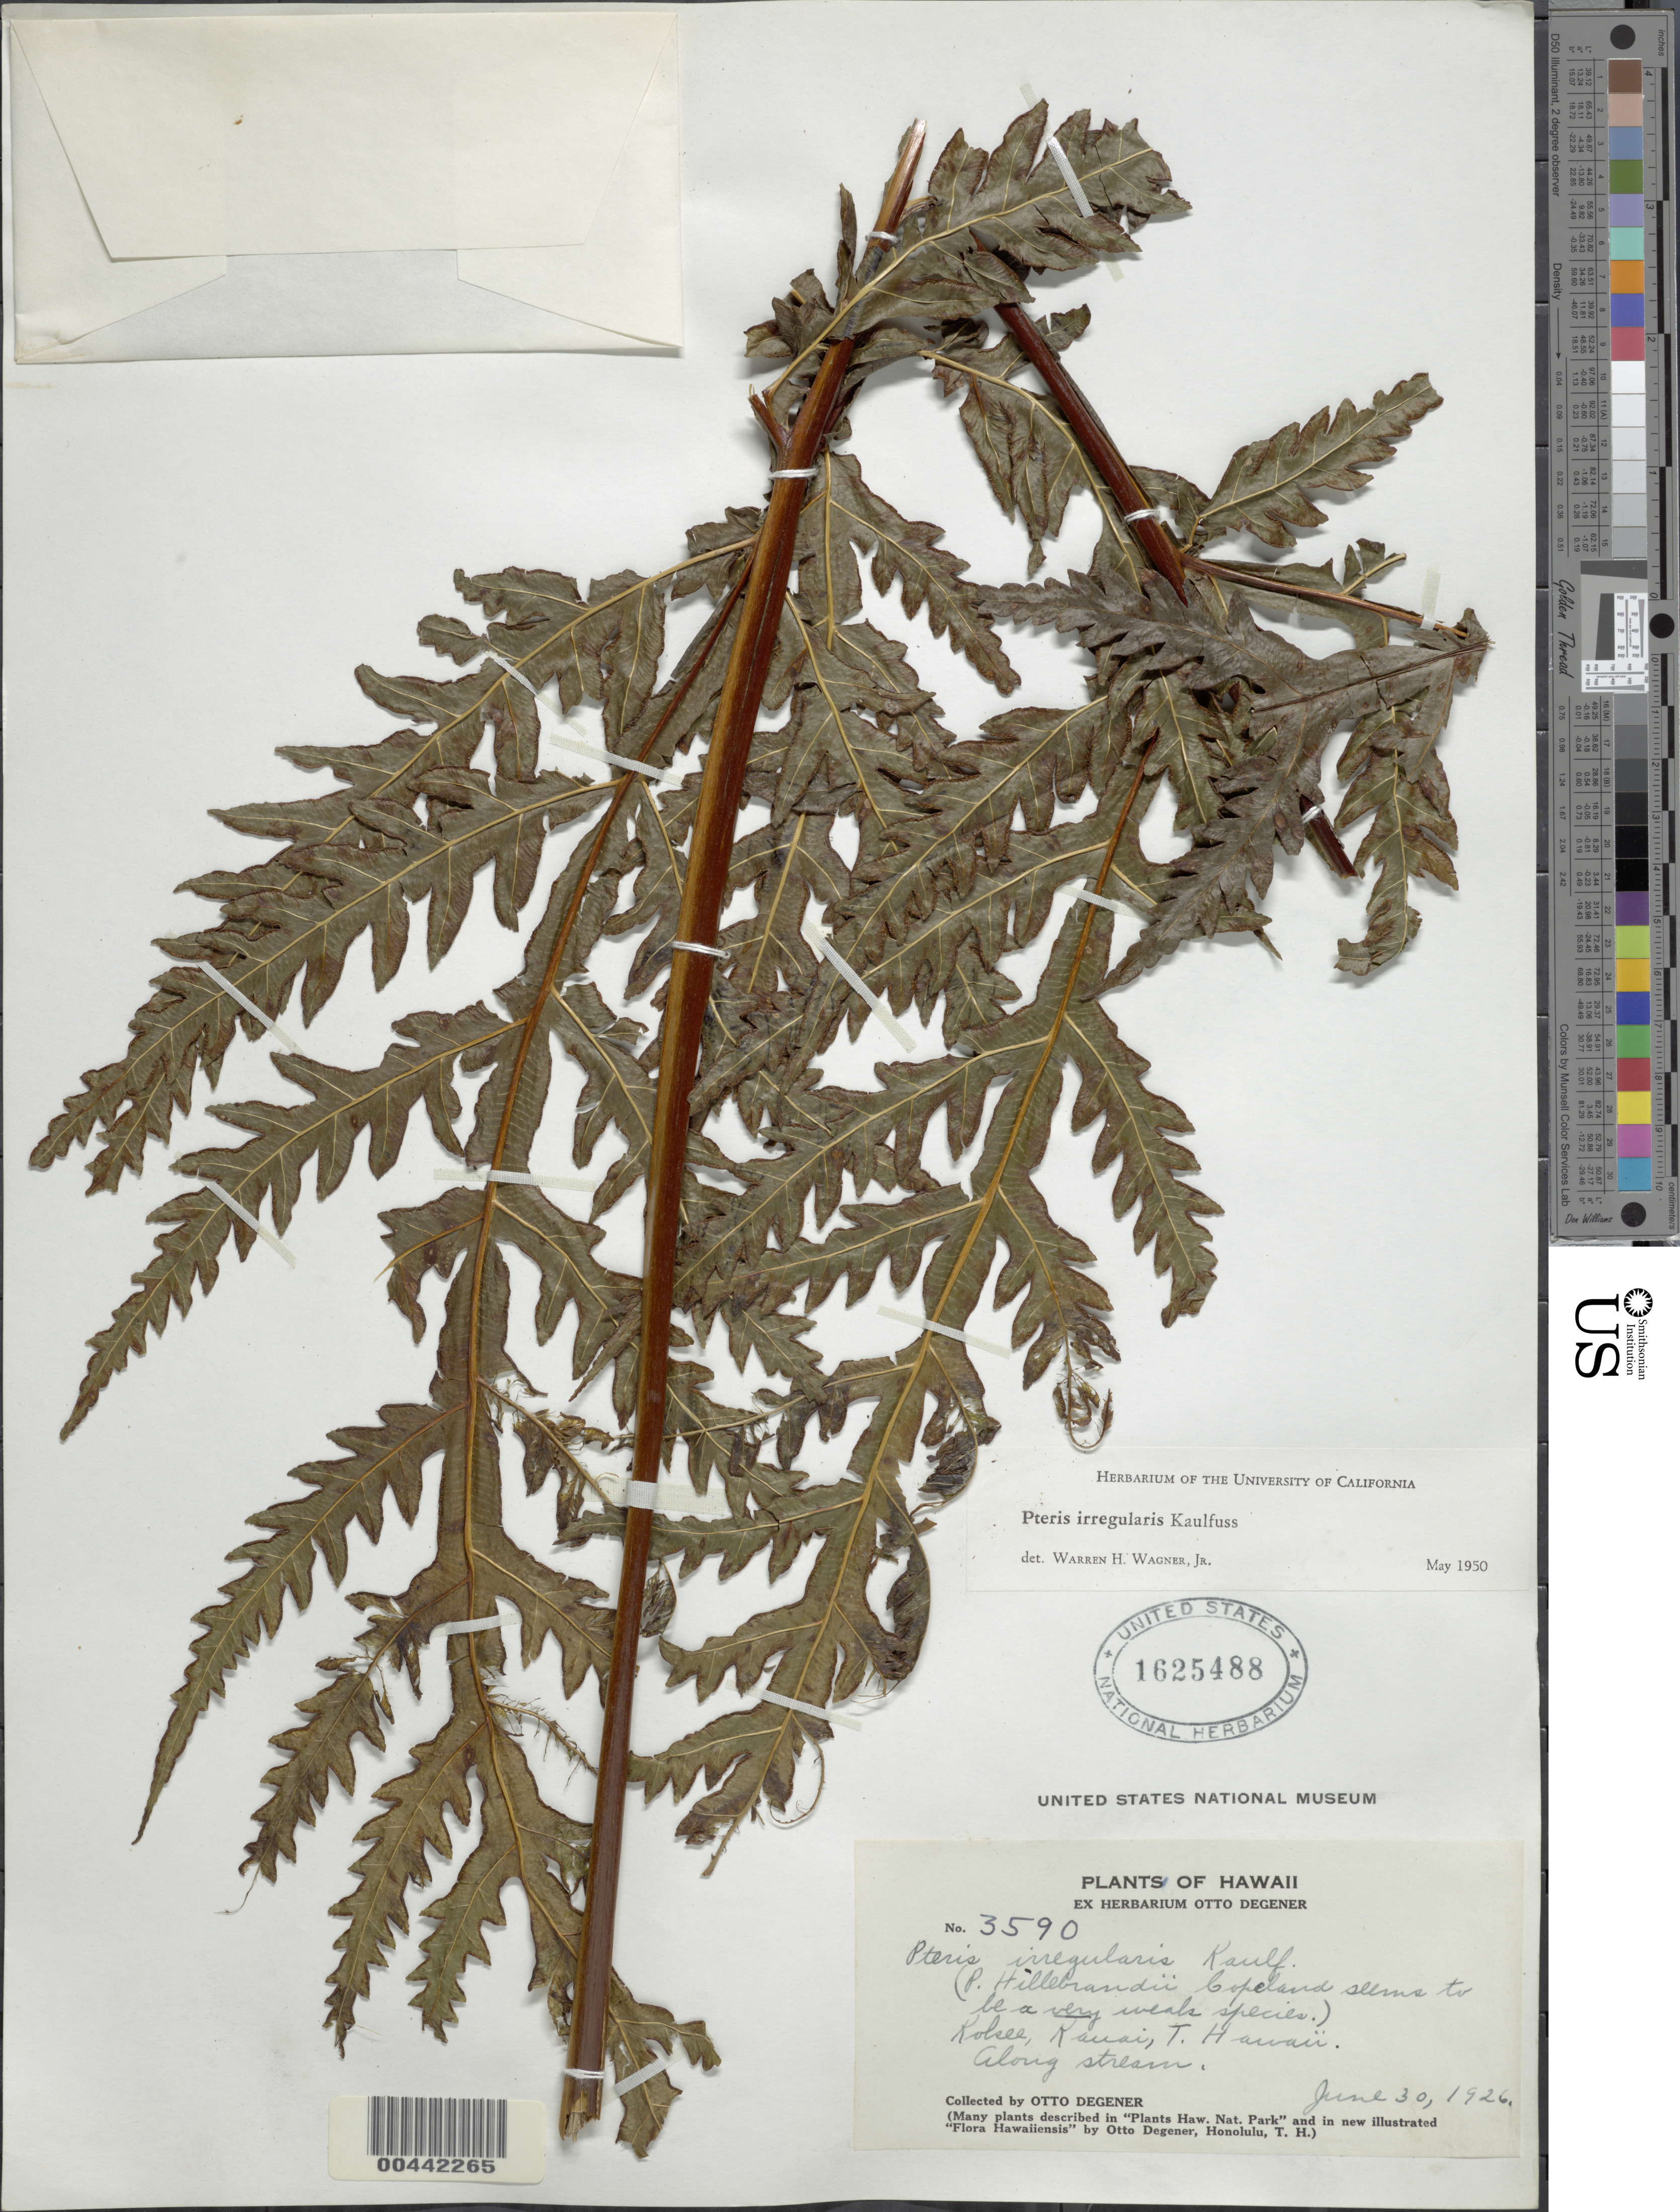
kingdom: Plantae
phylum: Tracheophyta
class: Polypodiopsida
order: Polypodiales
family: Pteridaceae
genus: Pteris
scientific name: Pteris irregularis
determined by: Wagner, W. H.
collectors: O. Degener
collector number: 3590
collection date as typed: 30 Jun 1926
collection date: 1926-06-30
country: United States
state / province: Hawaii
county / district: Kauai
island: Kaua'i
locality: Kokee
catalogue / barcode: US 1625488